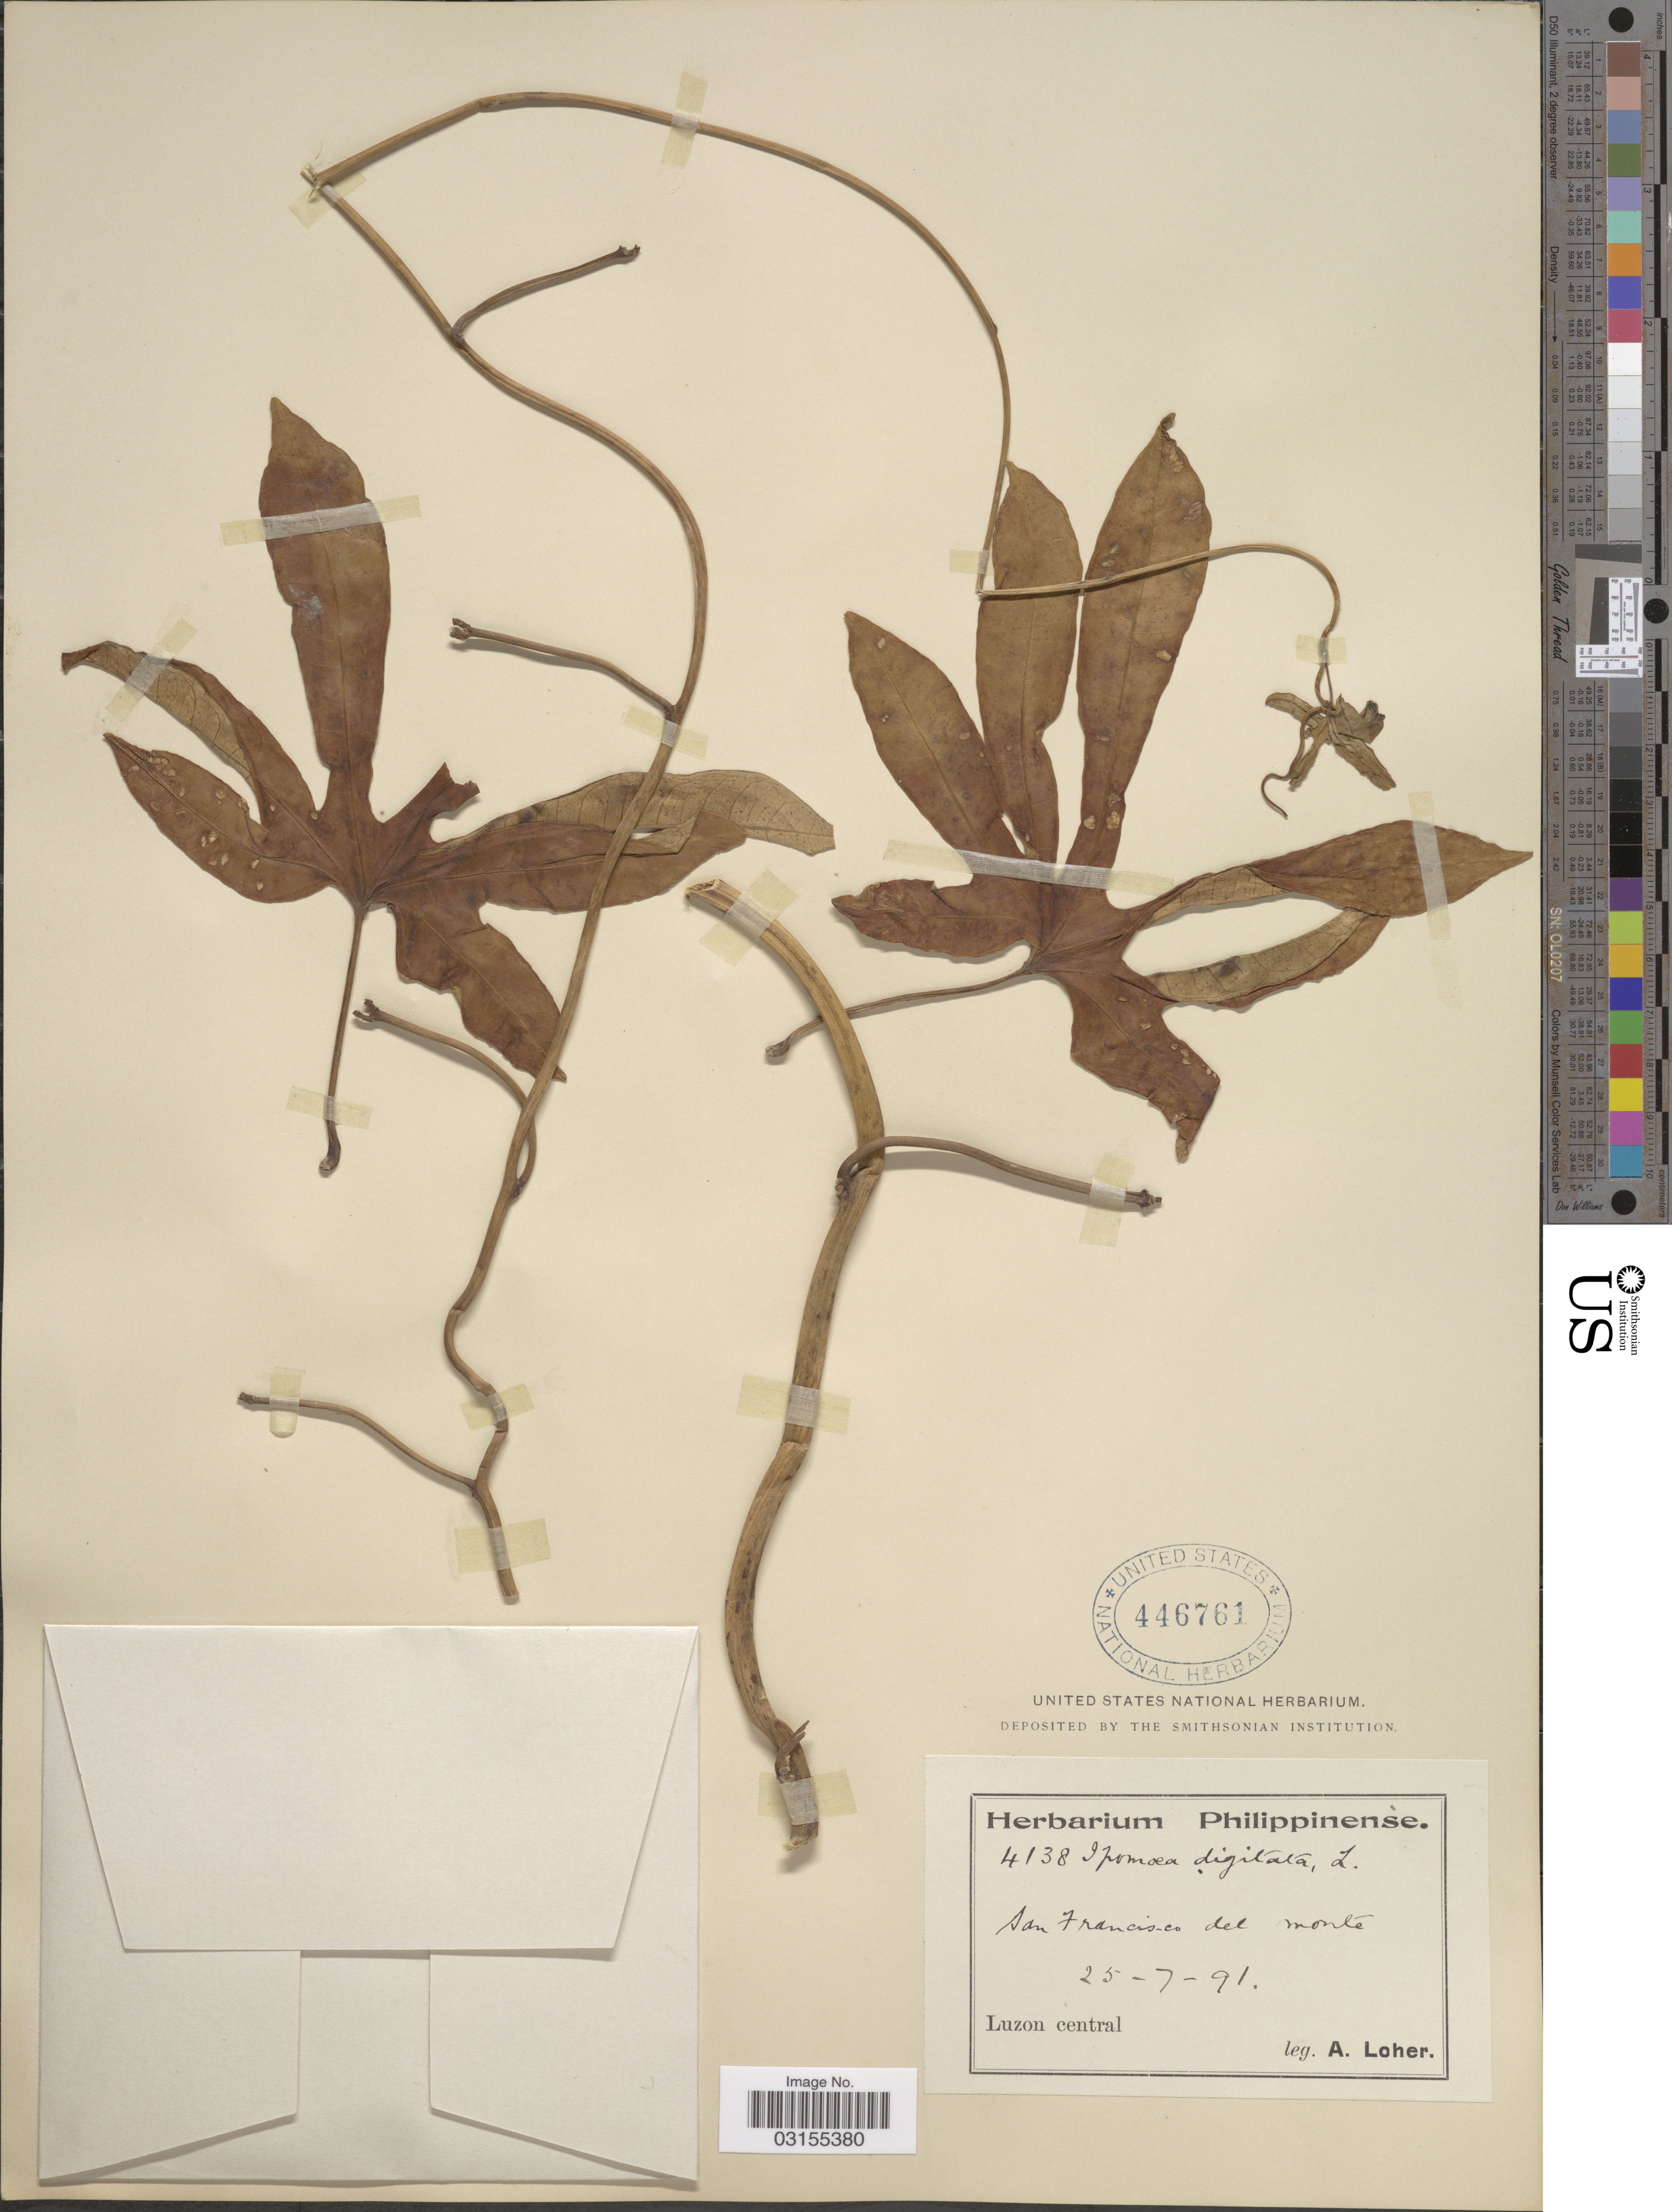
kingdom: Plantae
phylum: Tracheophyta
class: Magnoliopsida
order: Solanales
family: Convolvulaceae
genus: Ipomoea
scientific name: Ipomoea digitata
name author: L.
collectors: A. Loher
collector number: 4138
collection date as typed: Transcribed d/m/y: 25/7/91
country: Philippines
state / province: Central Luzon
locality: San Francisco del Monté. Luzon central.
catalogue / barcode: US 446761